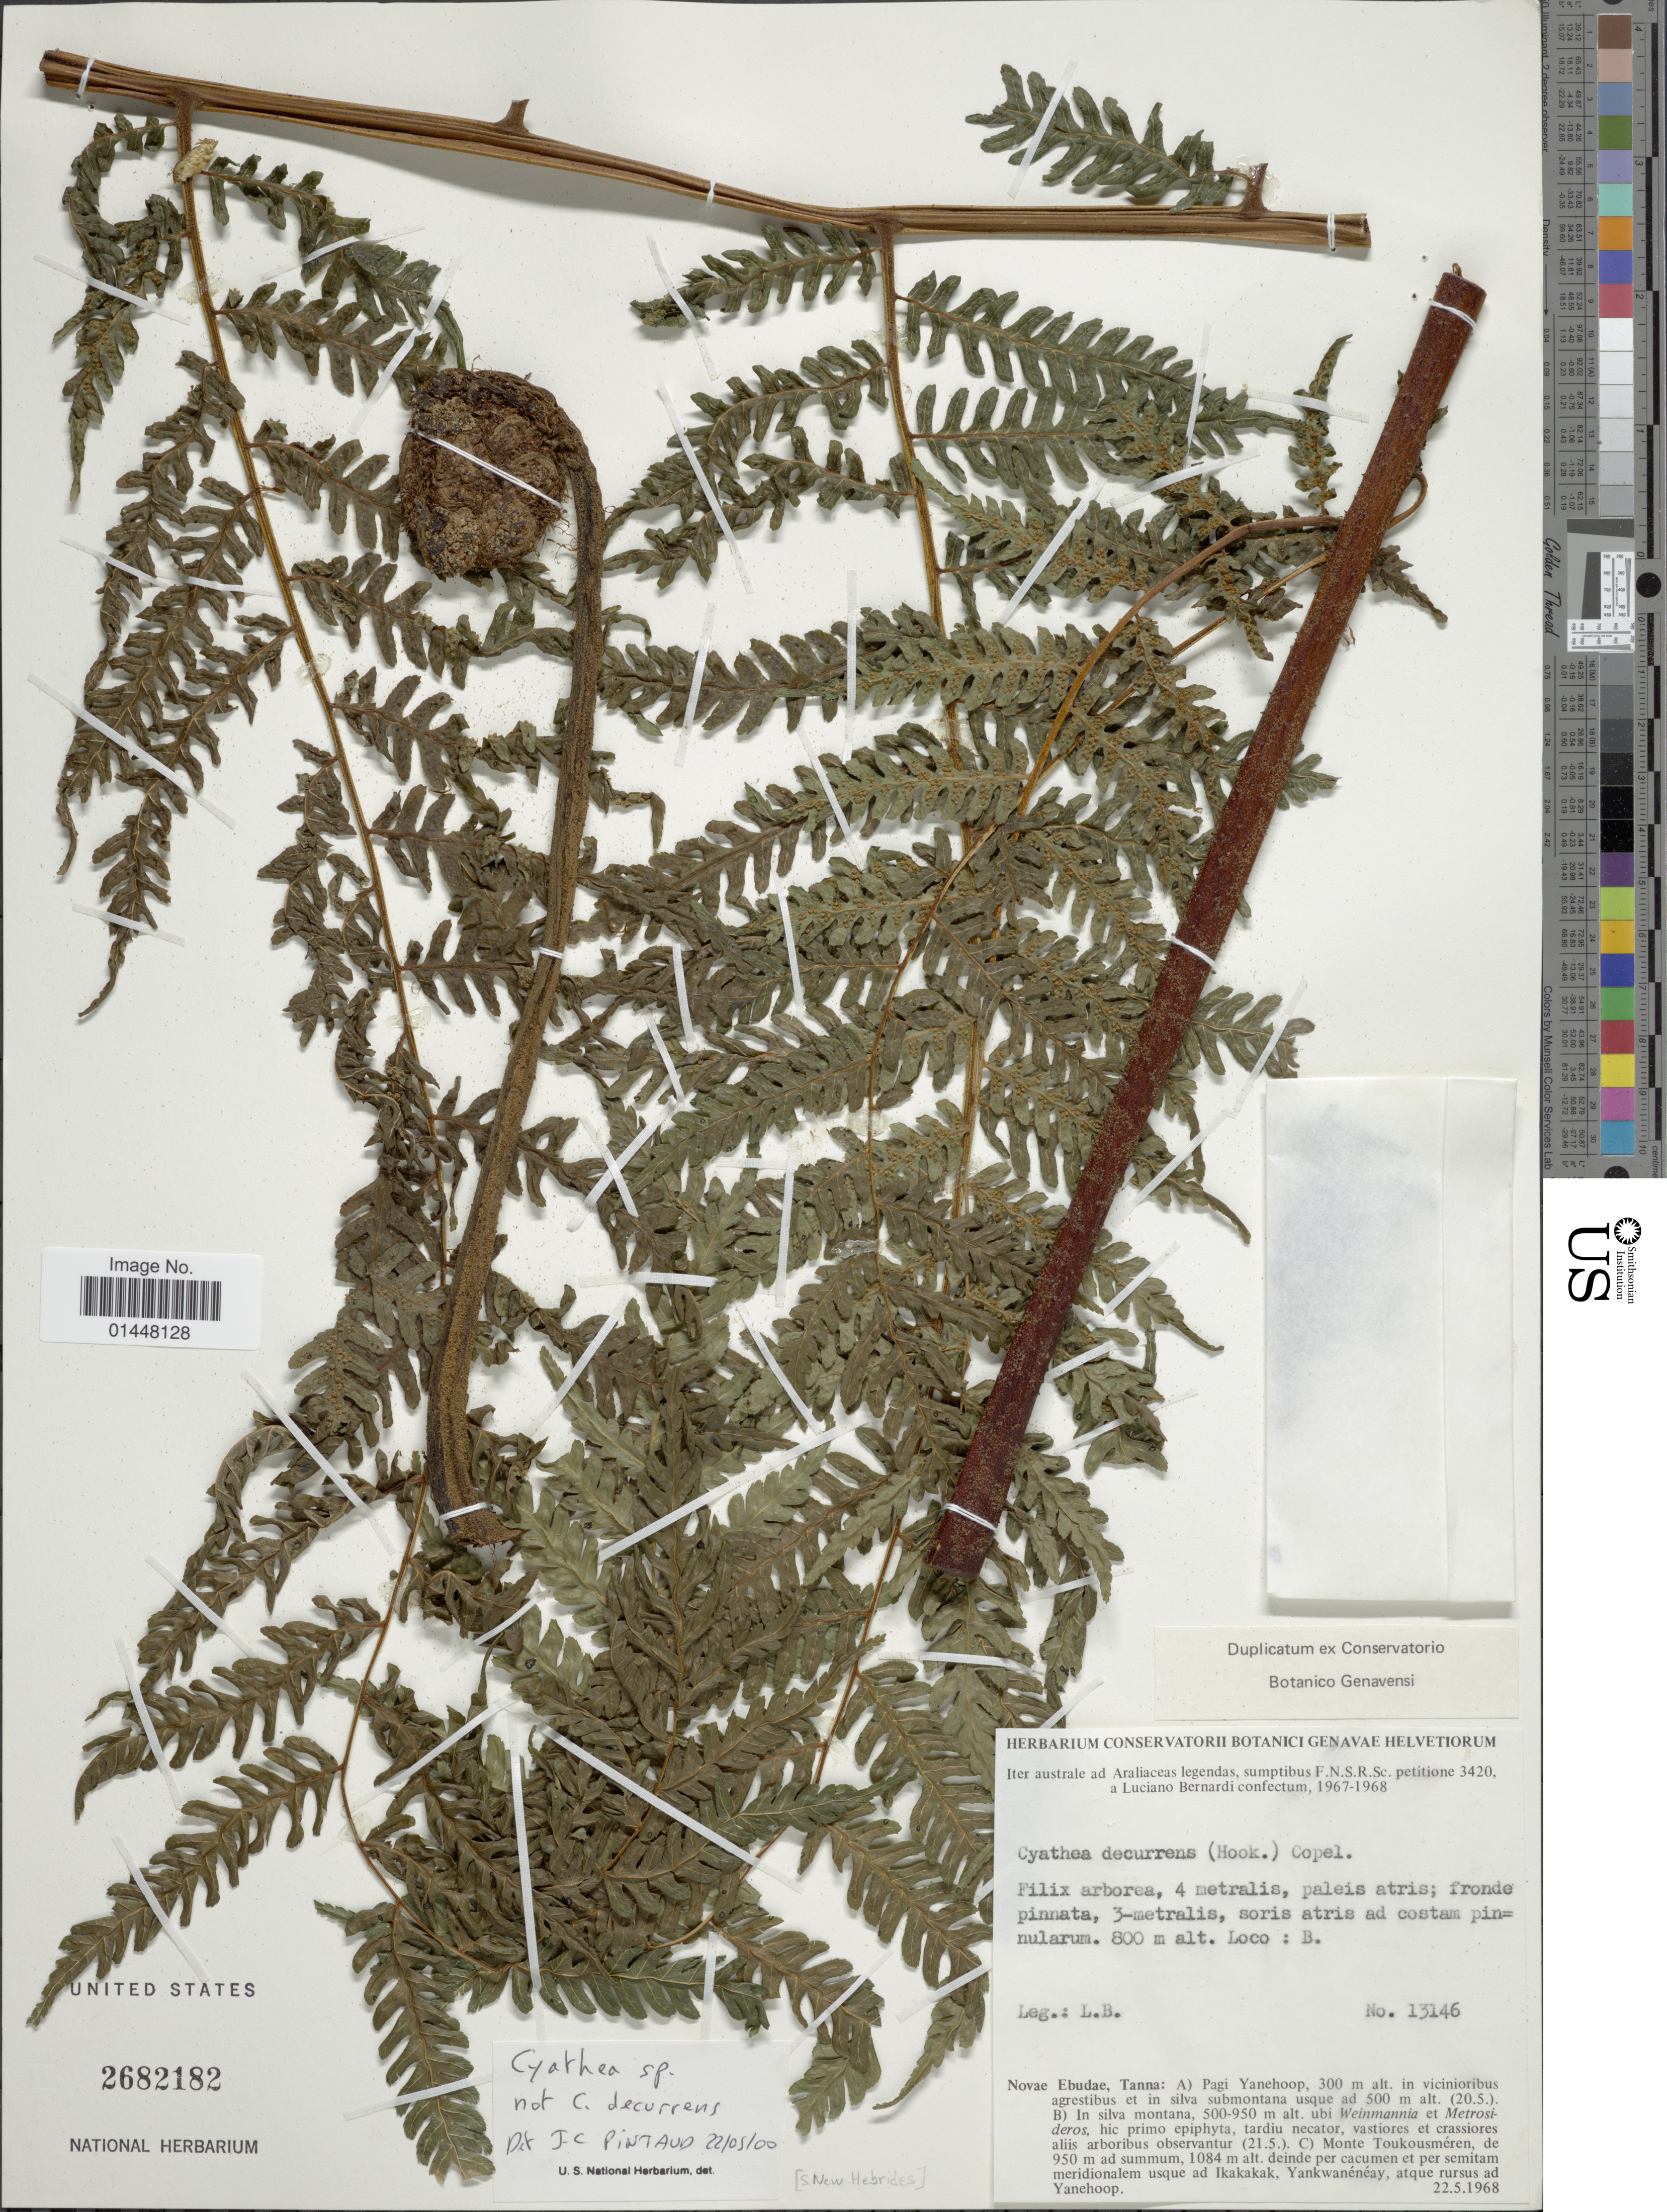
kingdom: Plantae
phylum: Tracheophyta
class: Polypodiopsida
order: Cyatheales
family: Cyatheaceae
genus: Sphaeropteris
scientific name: Sphaeropteris sp.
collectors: L. Bernardi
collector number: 13146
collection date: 1968-05-22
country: Vanuatu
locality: Novae Ebudae, Tanna: In silva montana,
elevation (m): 500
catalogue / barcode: US 2682182